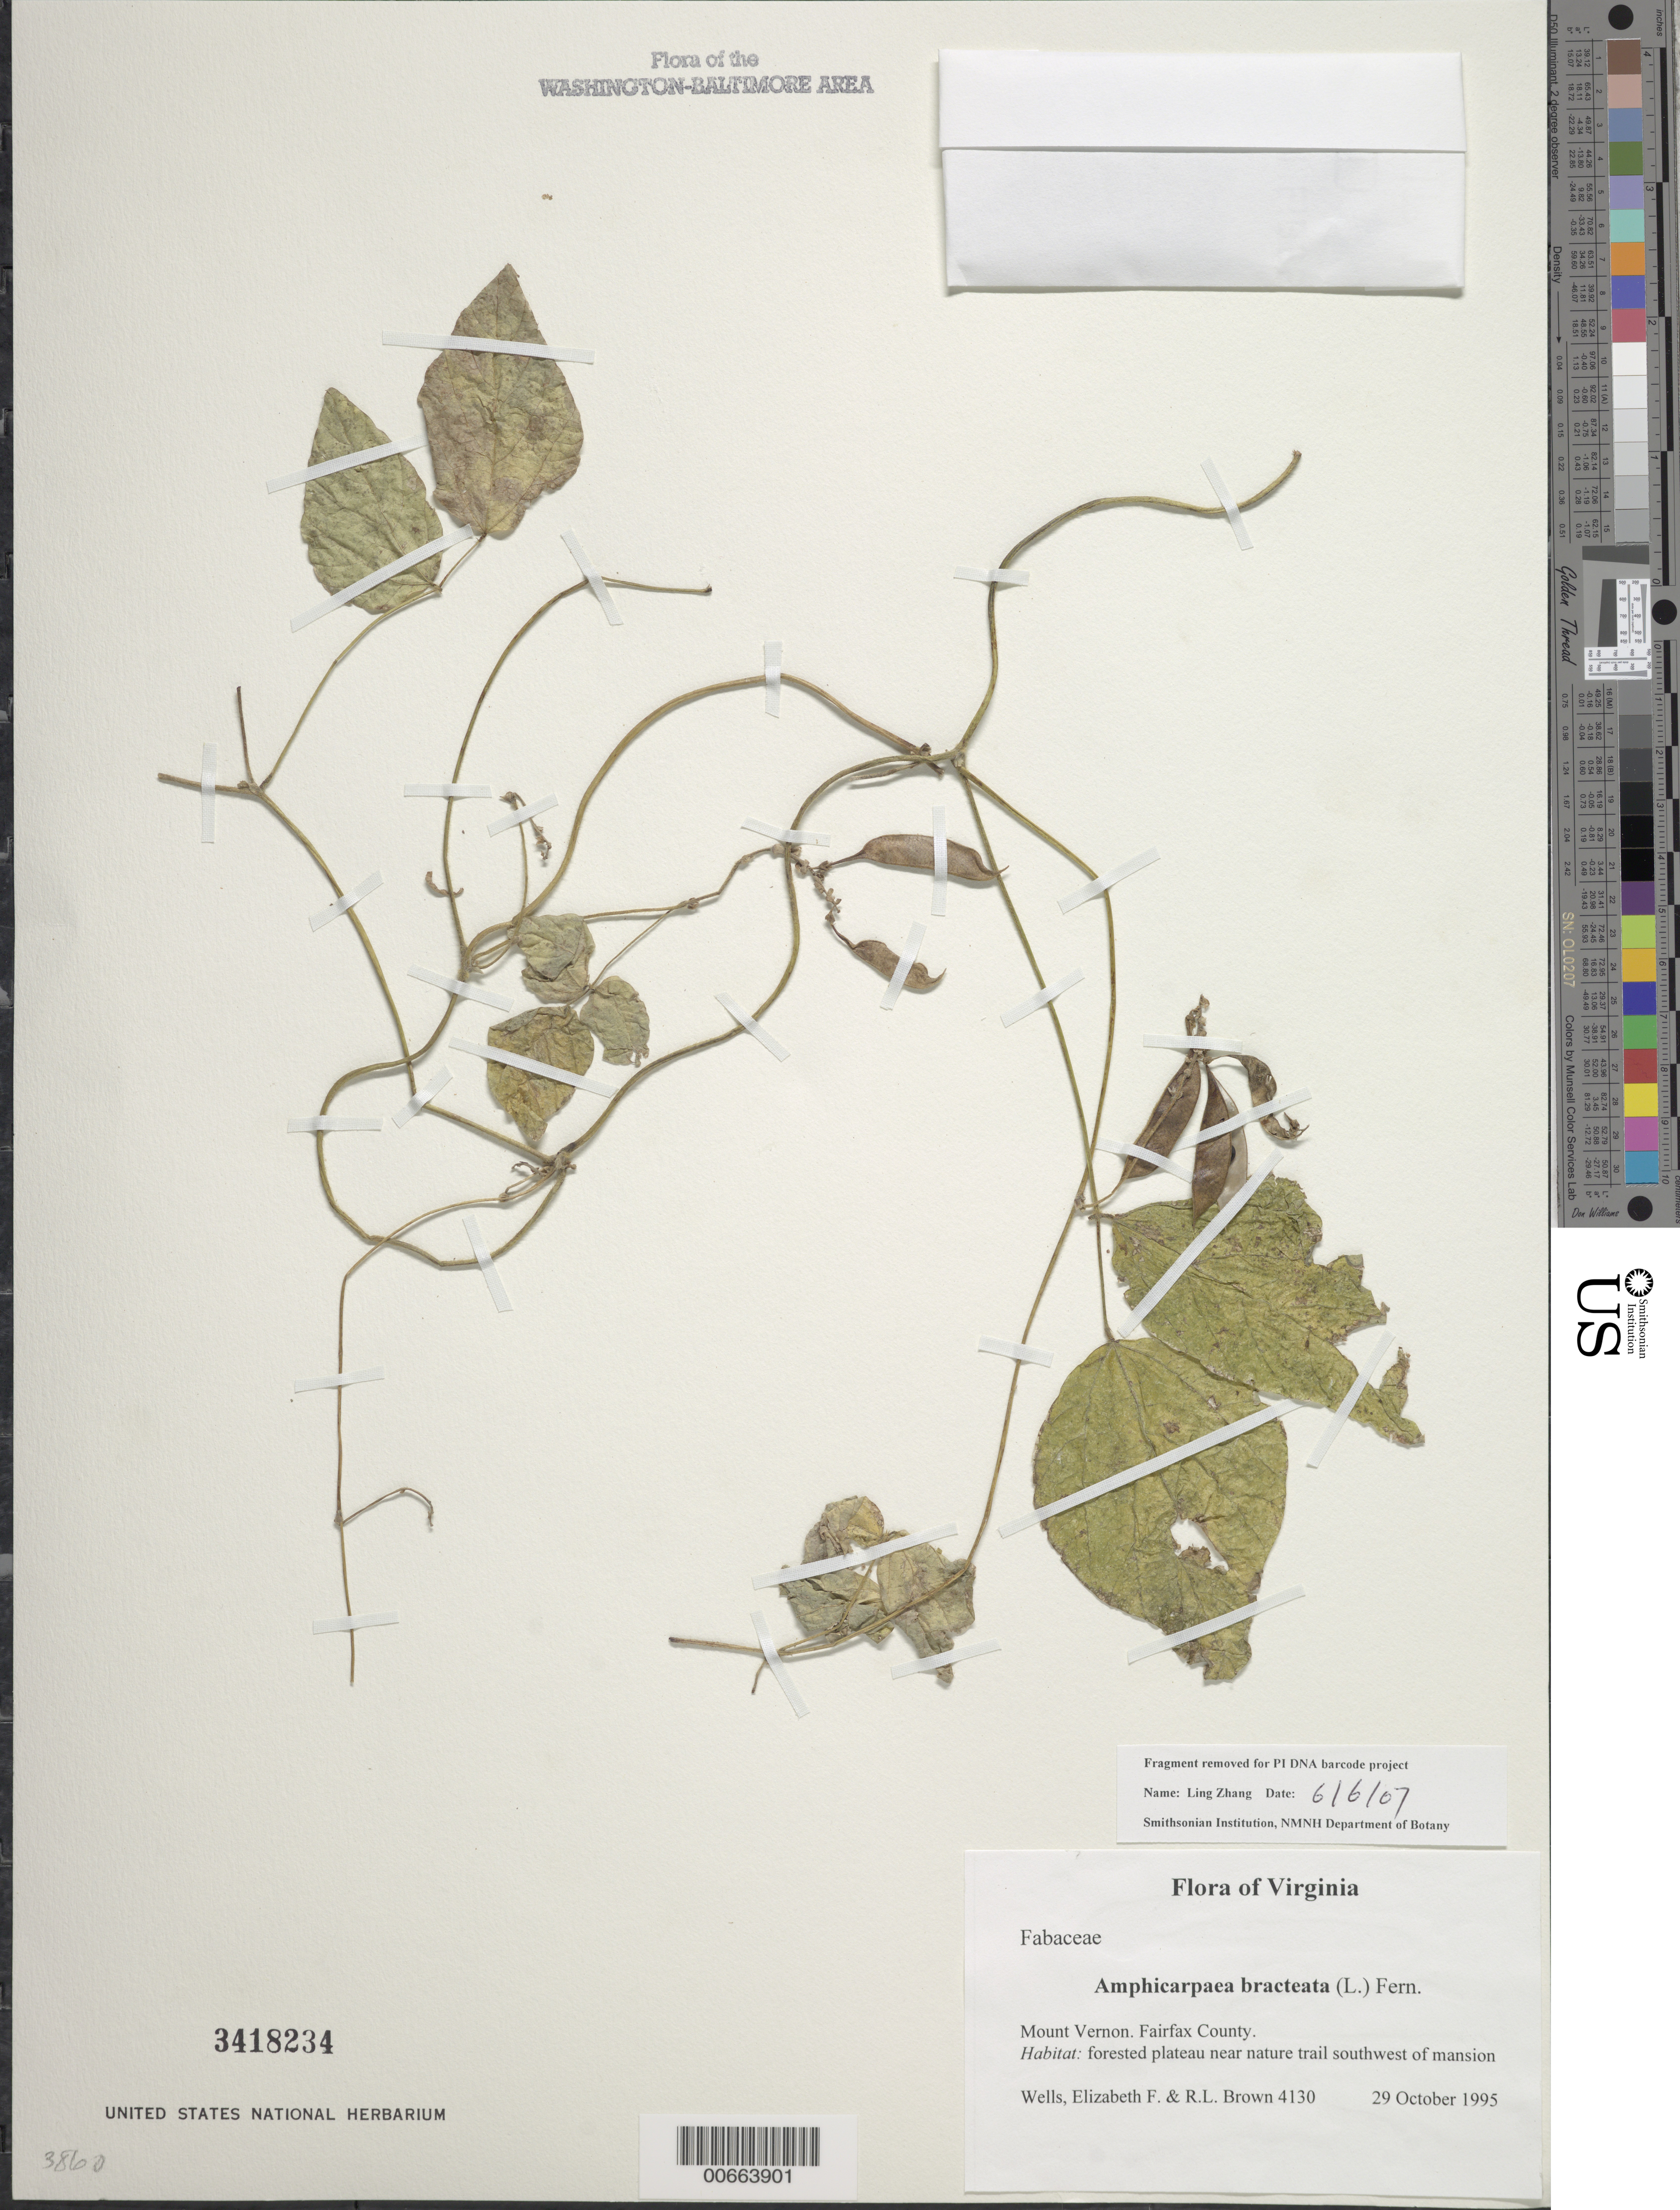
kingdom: Plantae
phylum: Tracheophyta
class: Magnoliopsida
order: Fabales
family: Fabaceae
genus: Amphicarpaea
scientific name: Amphicarpaea bracteata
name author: (L.) Fernald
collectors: E. F. Wells & R. L. Brown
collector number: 4130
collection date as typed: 29 Oct 1995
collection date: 1995-10-29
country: United States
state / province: Virginia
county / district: Fairfax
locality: Mount Vernon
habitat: forested plateau near nature trail southwest of mansion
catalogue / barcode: US 3418234